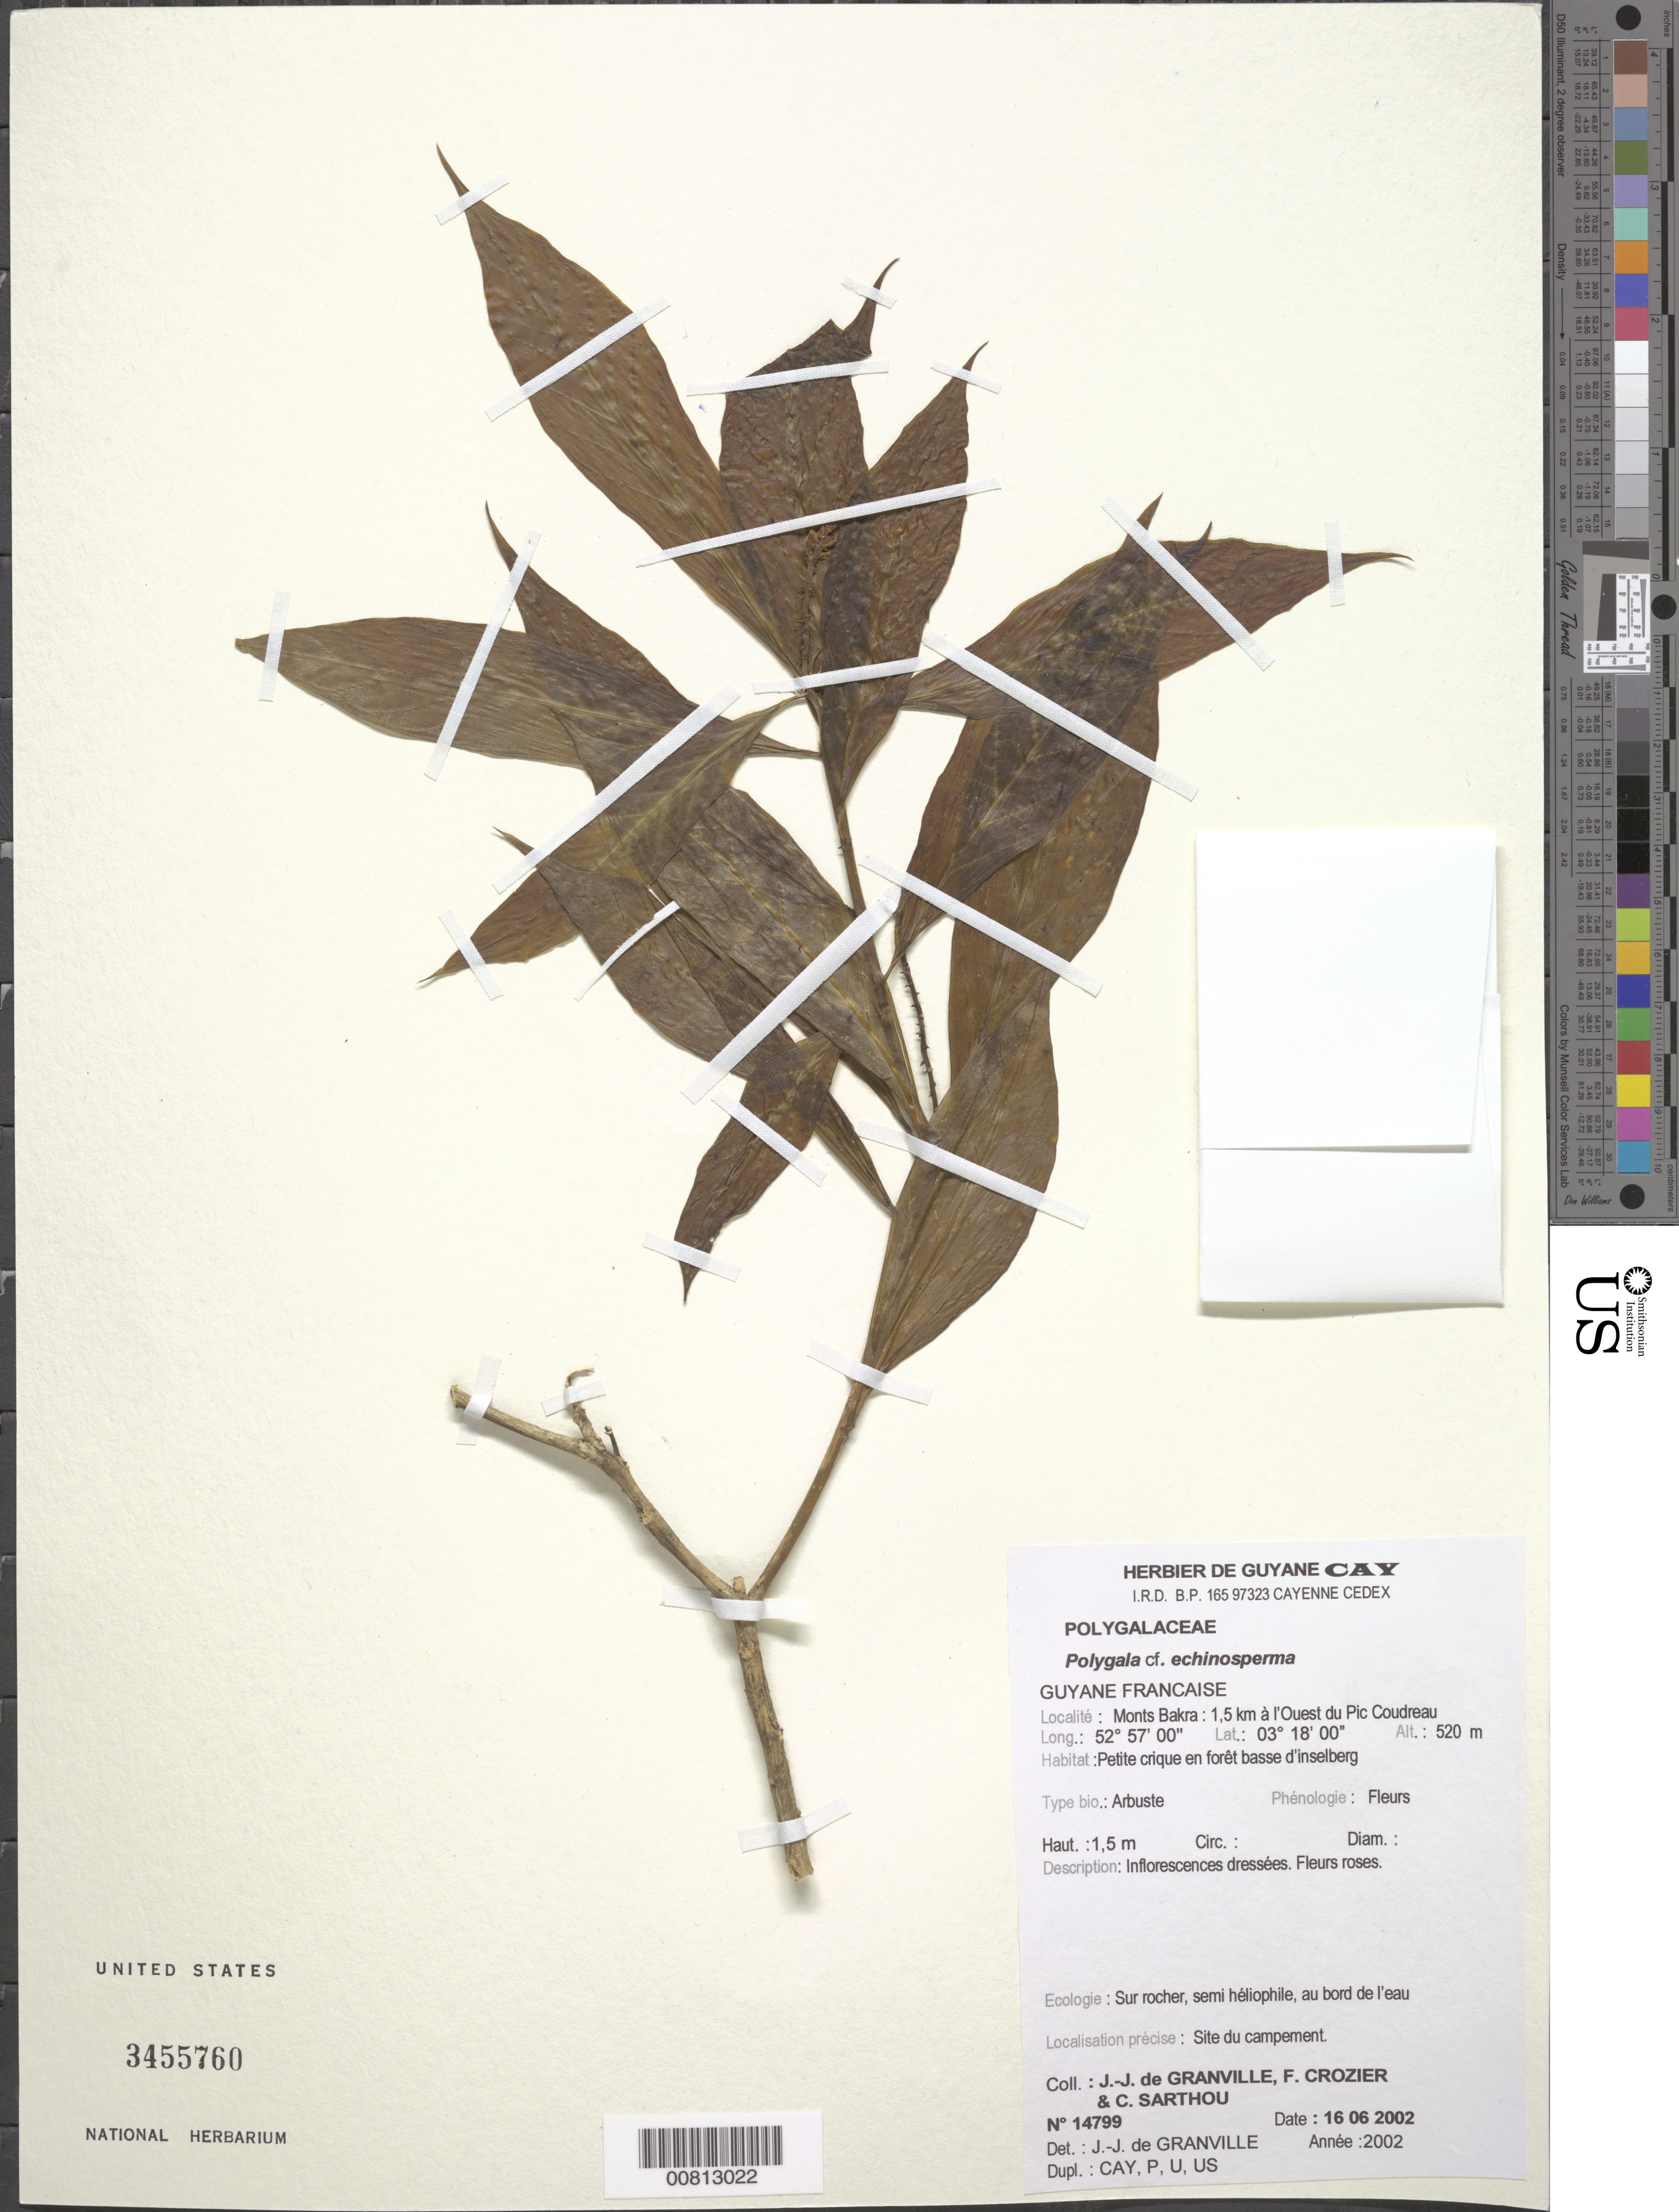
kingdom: Plantae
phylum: Tracheophyta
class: Magnoliopsida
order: Fabales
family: Polygalaceae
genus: Caamembeca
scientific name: Caamembeca spectabilis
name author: (DC.) J.F.B. Pastore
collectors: J.-J. de Granville, F. Crozier & C. Sarthou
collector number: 14799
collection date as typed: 16-Jun-02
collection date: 2002-06-16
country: French Guiana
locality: Monts Bakra, 1.5 km a l'Ouest du Pic Coudreau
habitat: Small stream in low mountain forest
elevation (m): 520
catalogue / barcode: US 3455760